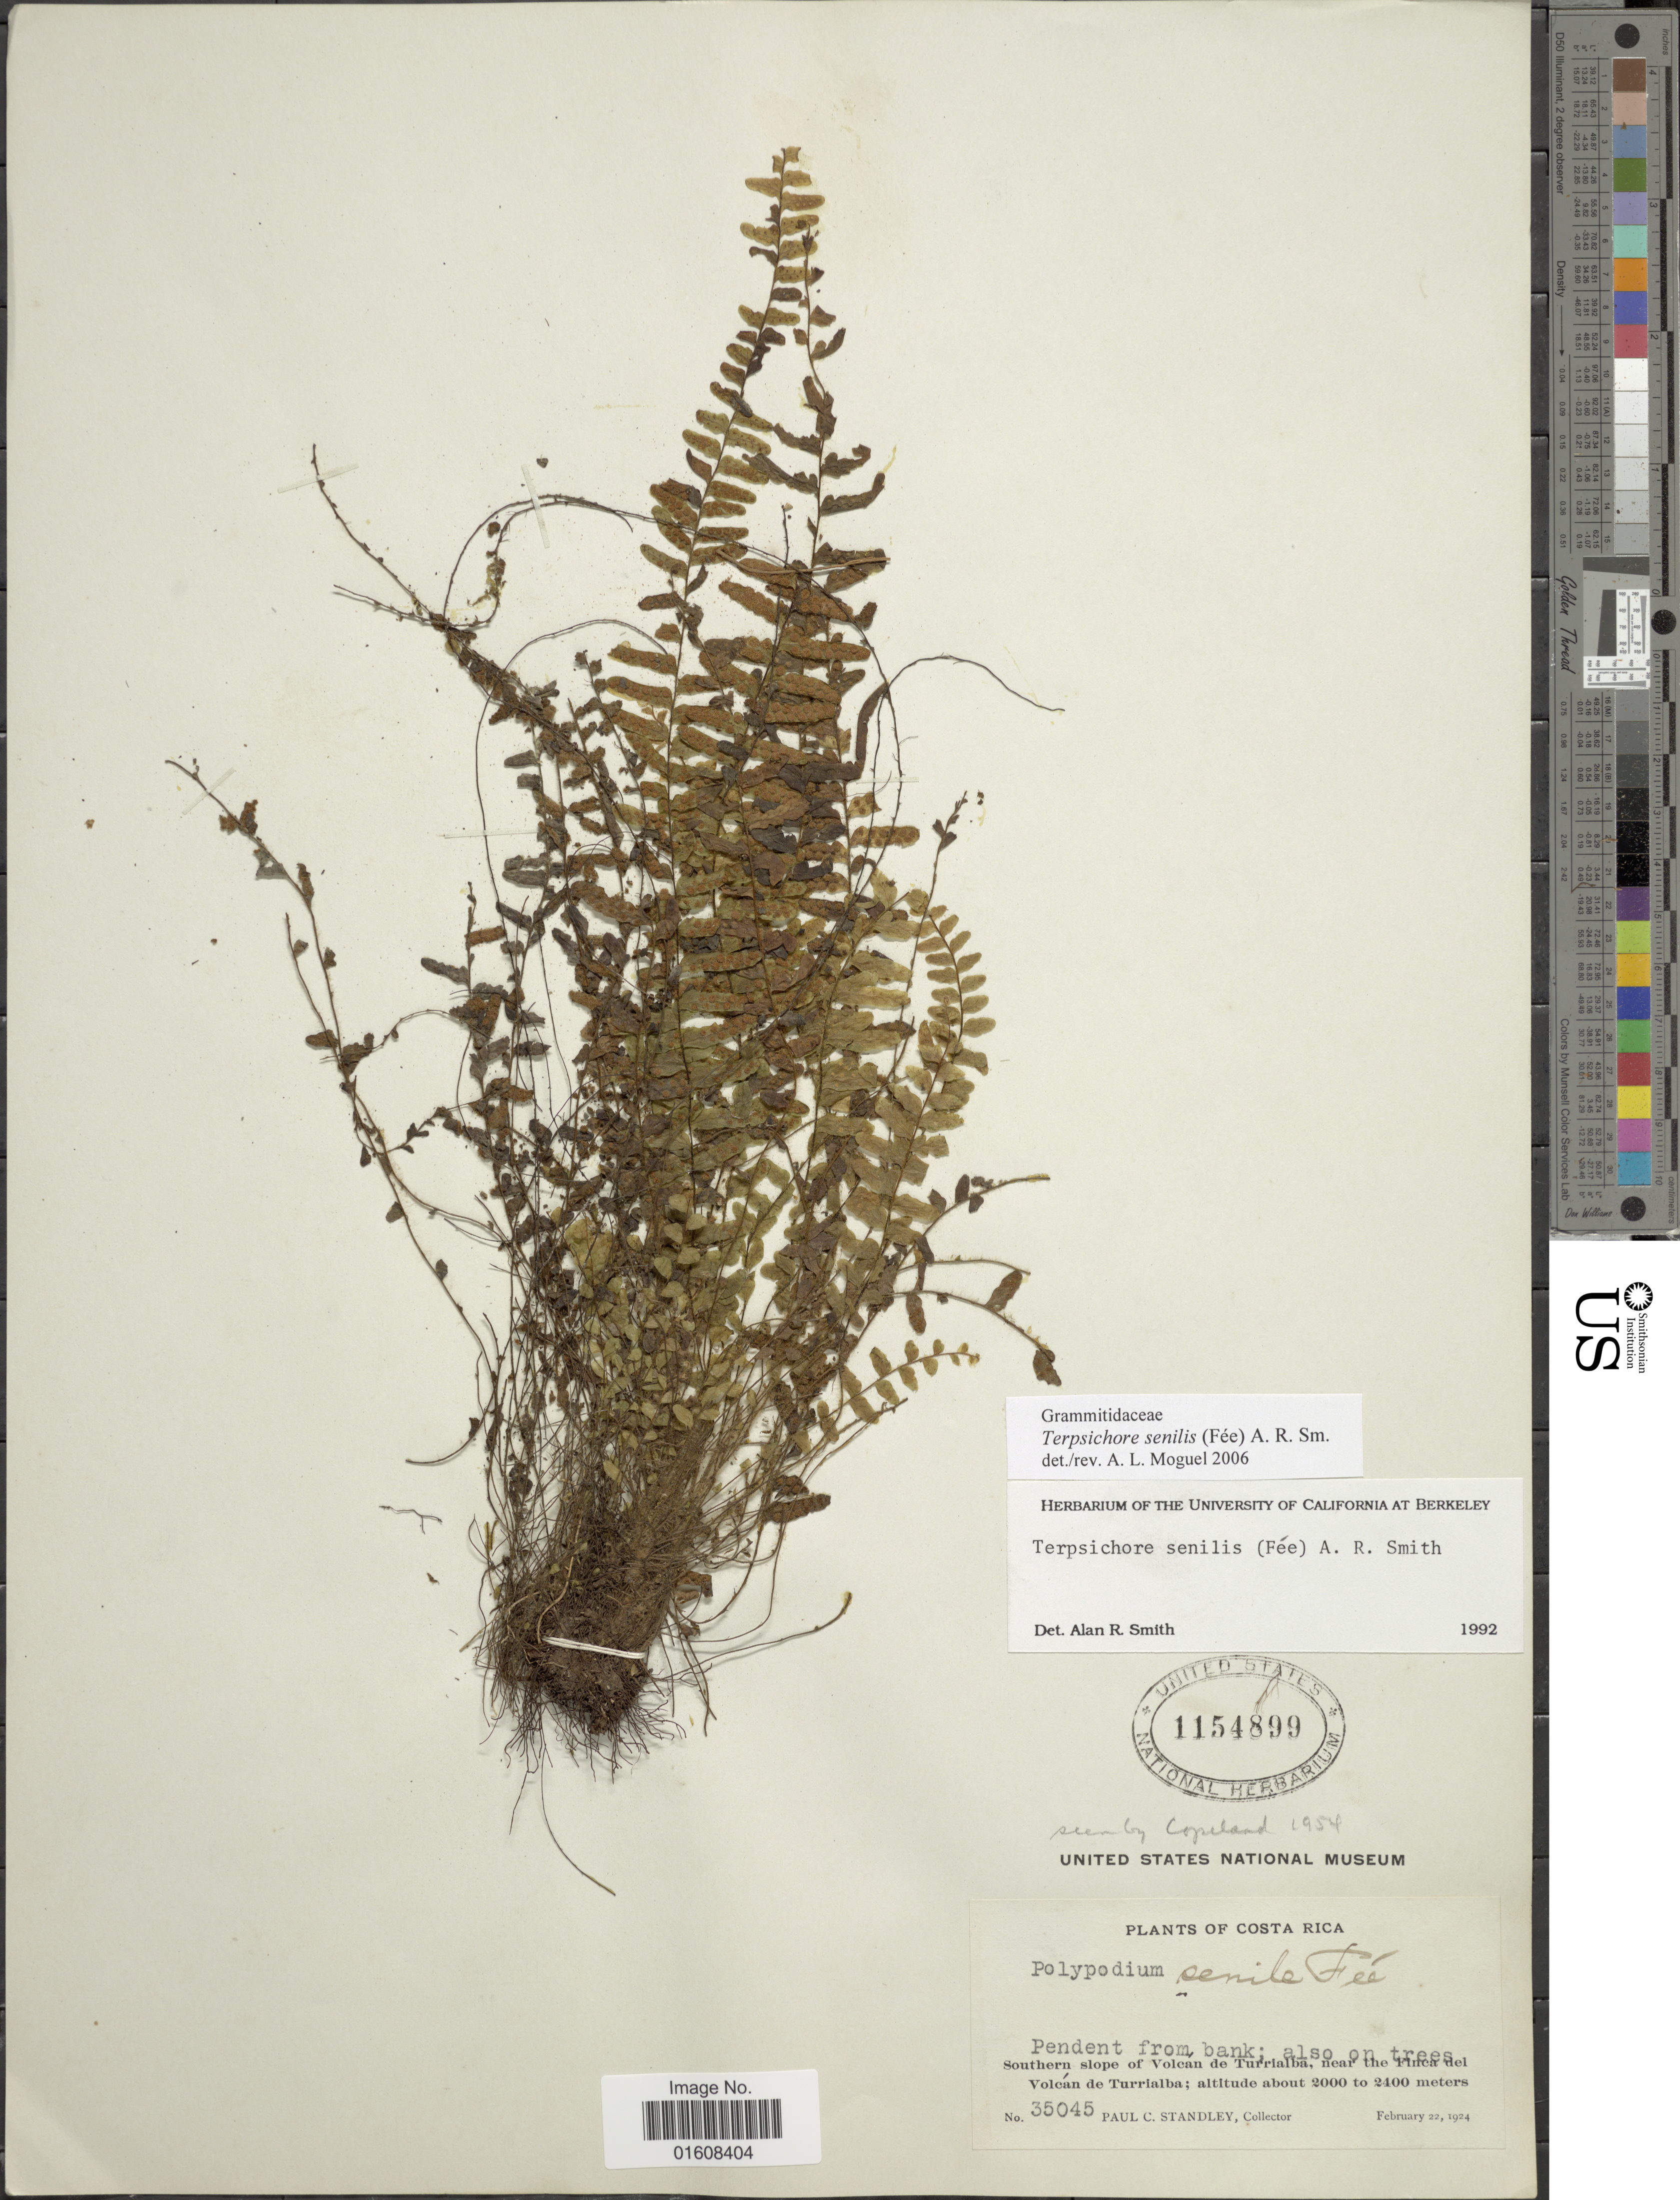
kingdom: Plantae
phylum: Tracheophyta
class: Polypodiopsida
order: Polypodiales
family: Polypodiaceae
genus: Alansmia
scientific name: Alansmia senilis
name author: (Fée) Moguel & M. Kessler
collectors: P. C. Standley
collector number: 35045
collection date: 1924-02-22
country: Costa Rica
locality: Southern slope of Volcán de Turrialba, near the Finca del Volcán de Turrialba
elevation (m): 2000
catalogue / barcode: US 1154899